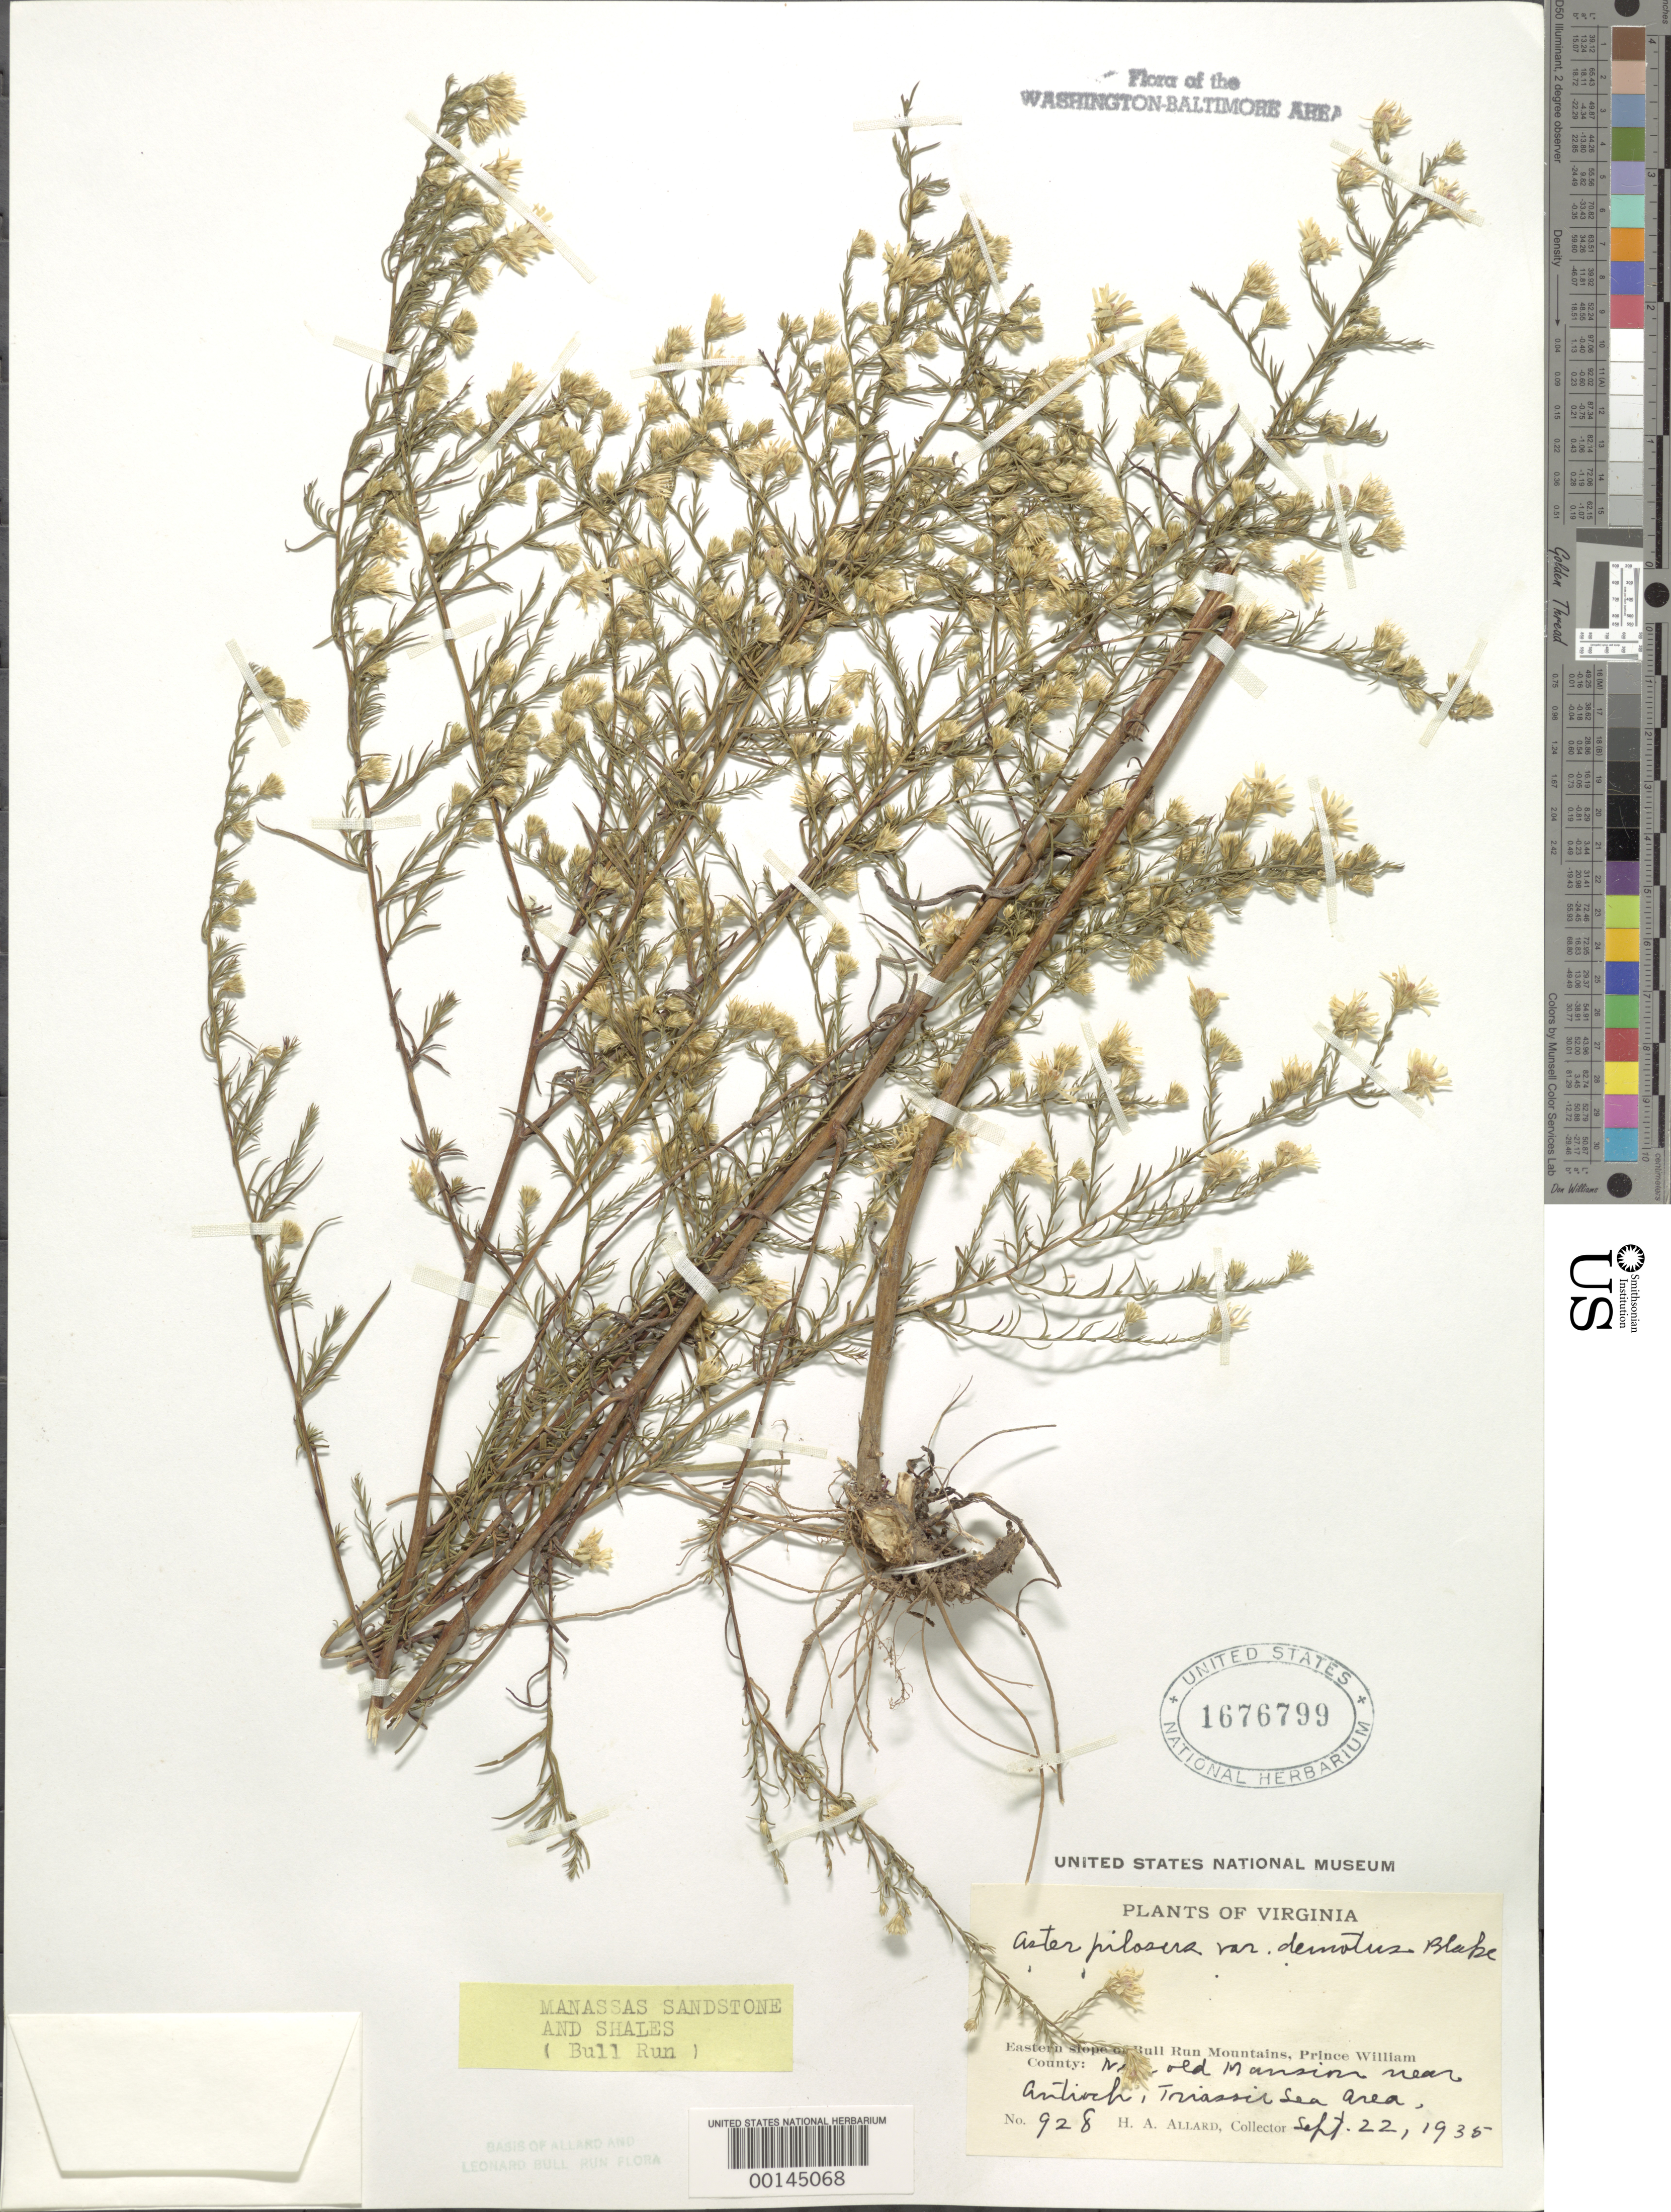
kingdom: Plantae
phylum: Tracheophyta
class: Magnoliopsida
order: Asterales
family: Asteraceae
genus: Symphyotrichum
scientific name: Symphyotrichum pilosum var. pringlei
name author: (A. Gray) G.L. Nesom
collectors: H. A. Allard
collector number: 928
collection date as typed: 22 Sep 1935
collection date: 1935-09-22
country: United States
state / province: Virginia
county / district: Prince William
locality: Near Antioch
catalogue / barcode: US 1676799